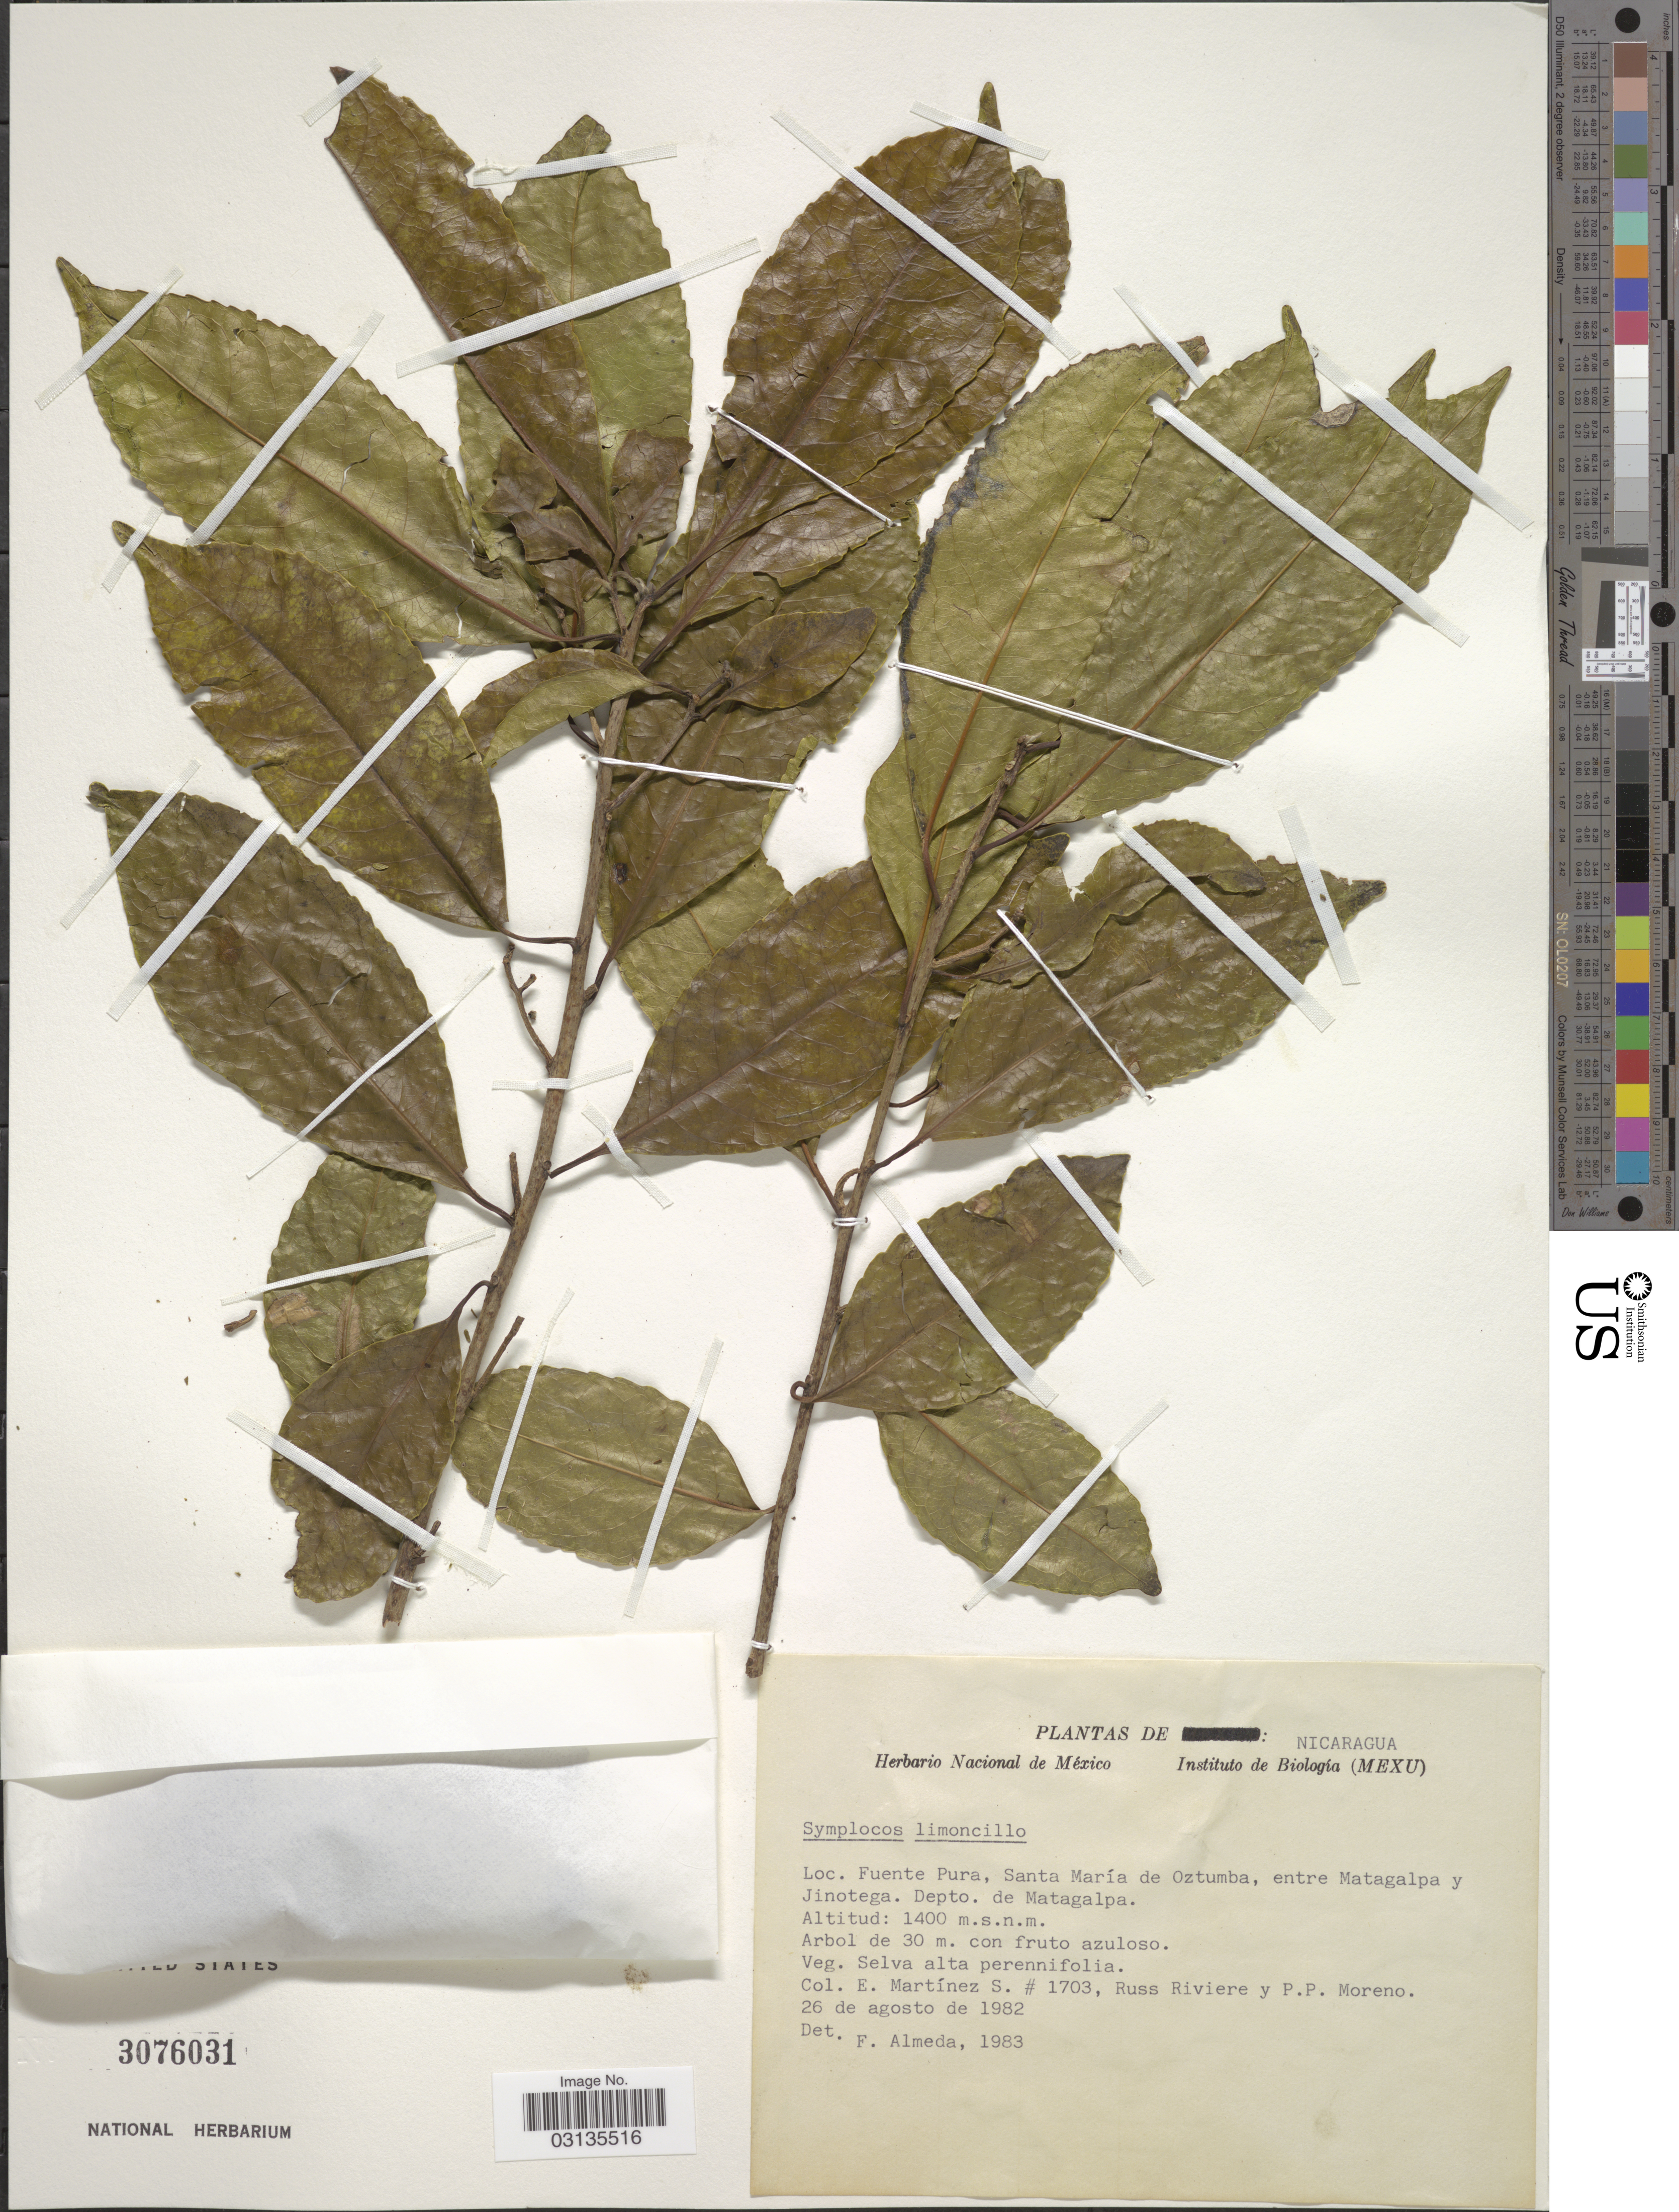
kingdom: Plantae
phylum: Tracheophyta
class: Magnoliopsida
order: Ericales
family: Symplocaceae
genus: Symplocos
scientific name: Symplocos limoncillo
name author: Bonpl.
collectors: E. M. Martínez S., R. Riviere & P. Moreno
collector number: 1703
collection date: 1982-08-26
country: Nicaragua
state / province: Matagalpa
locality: Fuente Pura, Santa María de Oztumba, entre Matagalpa y Jinotega. Depto. de Matagalpa.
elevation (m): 1400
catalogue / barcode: US 3076031